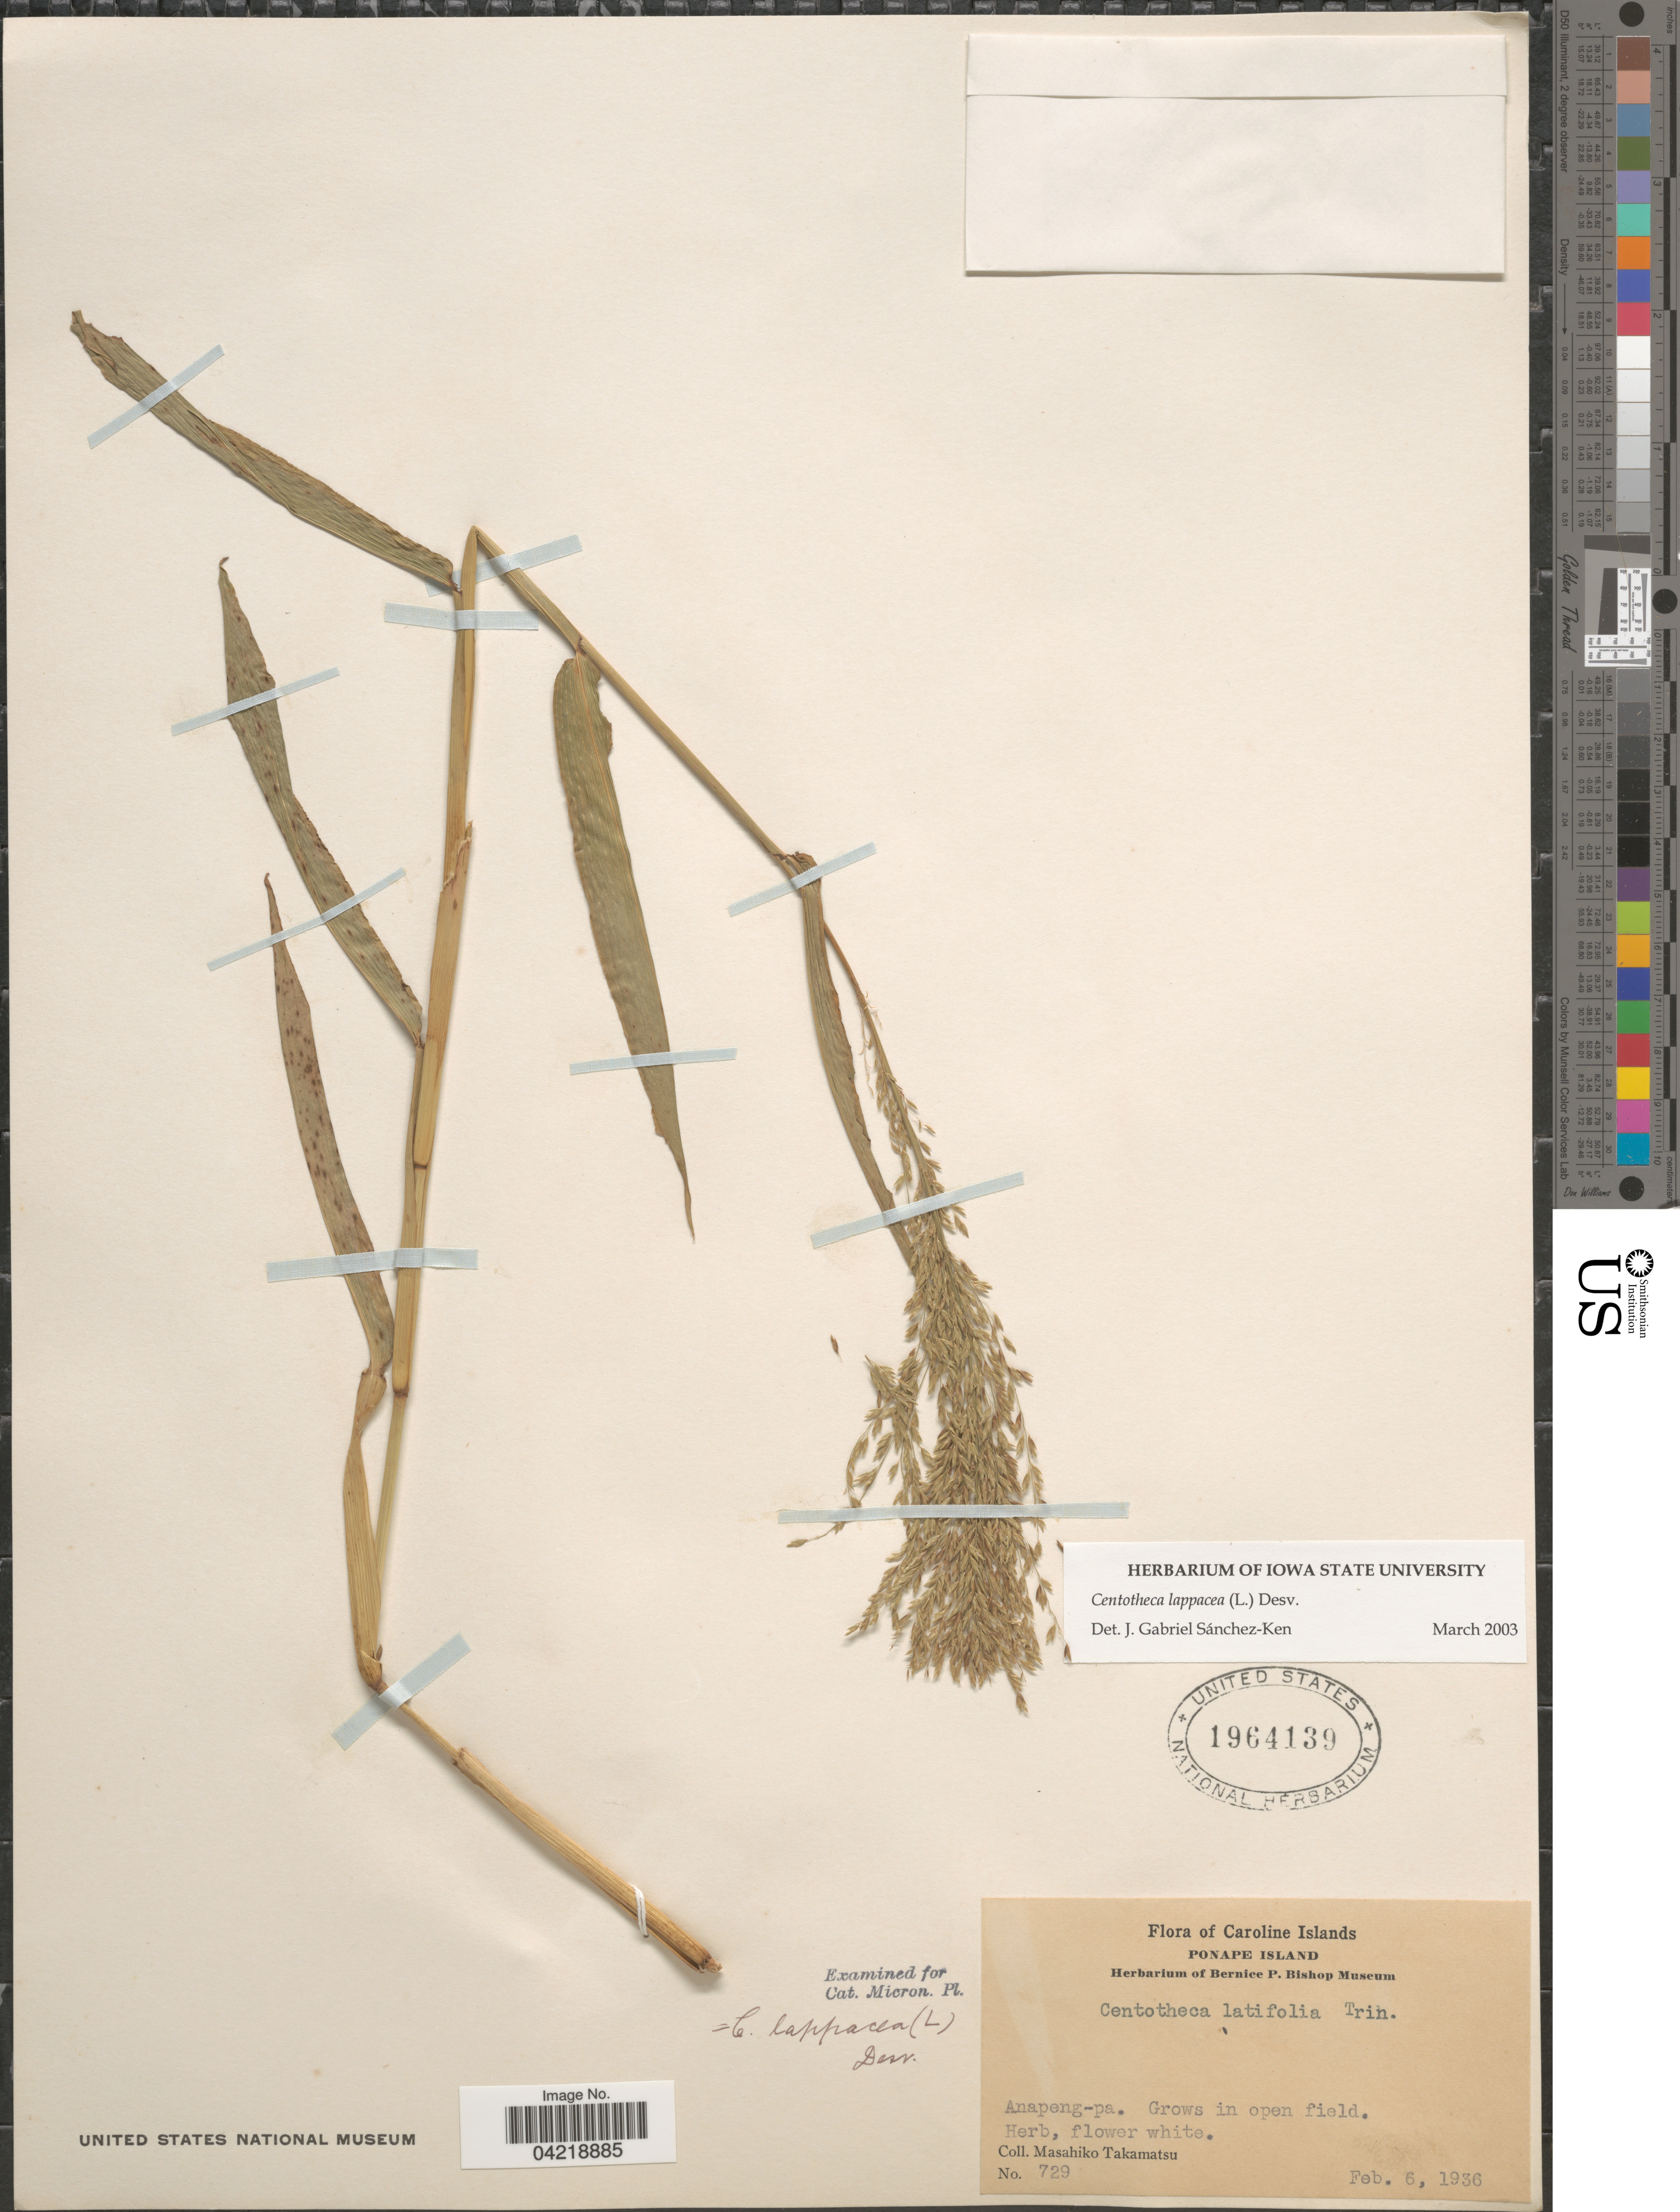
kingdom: Plantae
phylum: Tracheophyta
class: Liliopsida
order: Poales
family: Poaceae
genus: Centotheca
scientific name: Centotheca lappacea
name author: (L.) Desv.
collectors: M. Takamatsu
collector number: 729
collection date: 1936-02-06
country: Micronesia, Federated States of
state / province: Pohnpei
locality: Caroline Islands. Ponape Island. Anapeng-pa.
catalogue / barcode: US 1964139